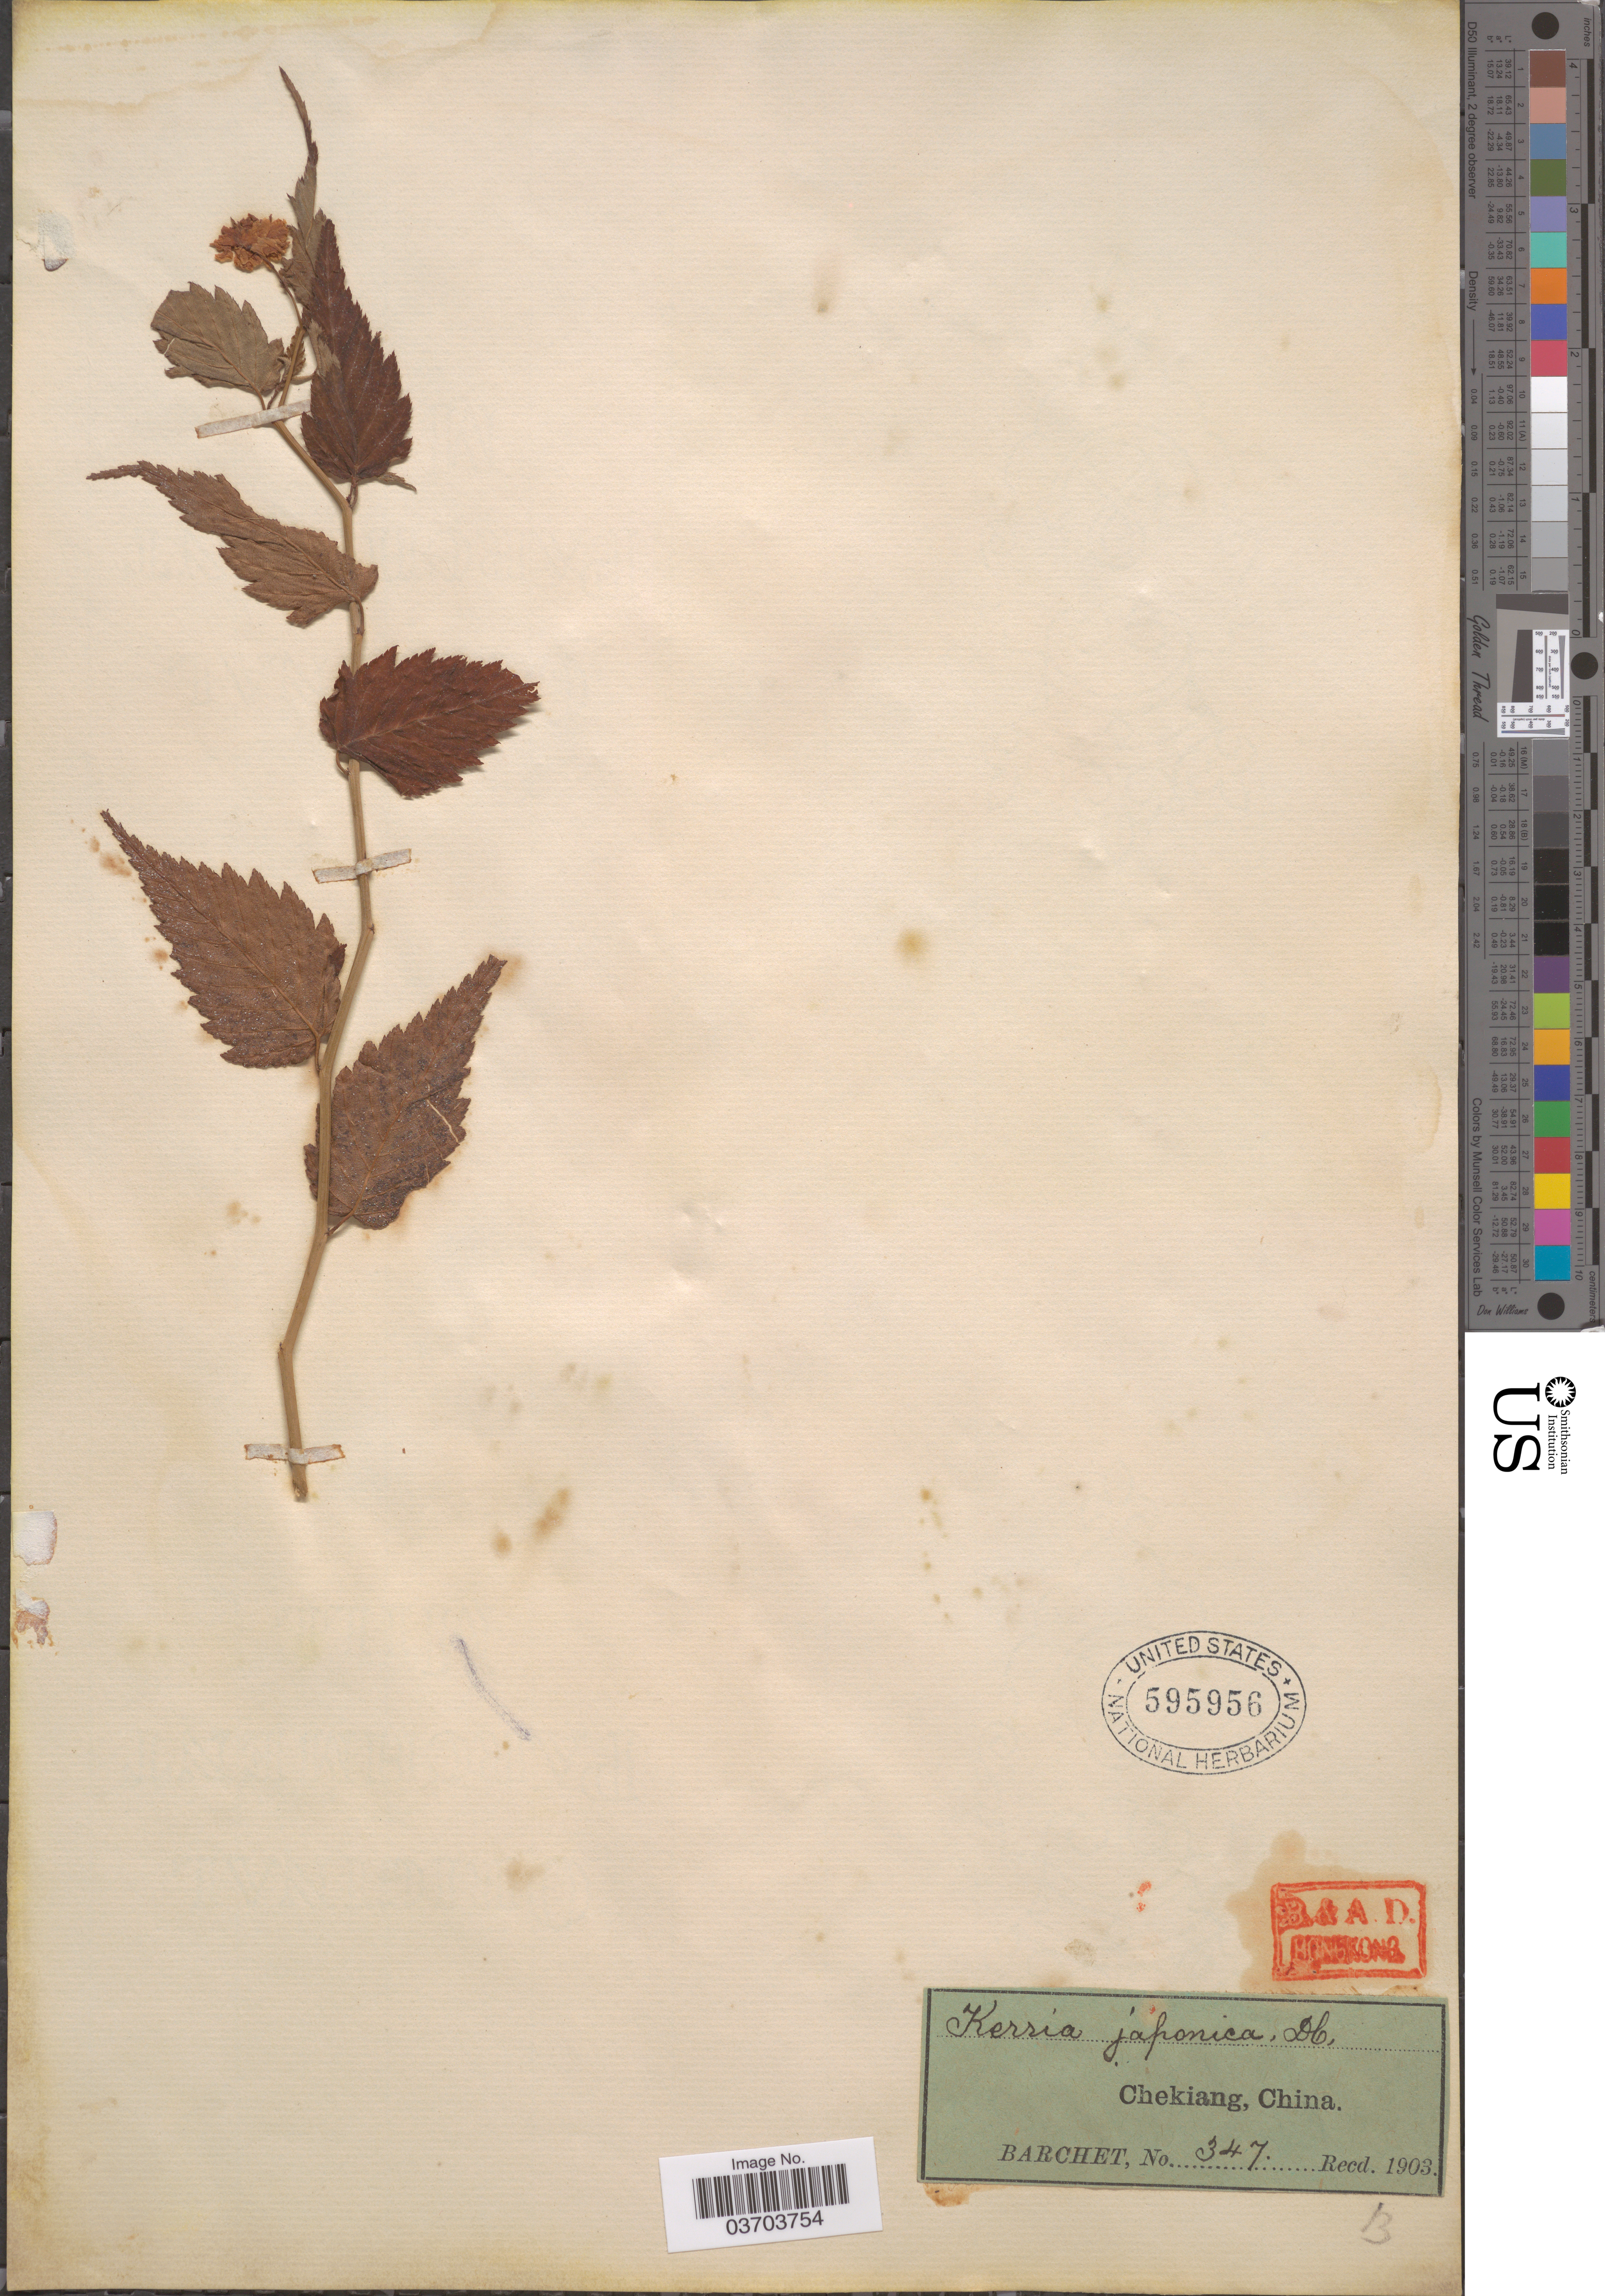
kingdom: Plantae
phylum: Tracheophyta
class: Magnoliopsida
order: Rosales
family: Rosaceae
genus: Kerria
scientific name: Kerria japonica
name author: (L.) DC.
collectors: Barchet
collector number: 347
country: China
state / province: Zhejiang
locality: Chekiang.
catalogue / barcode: US 595956